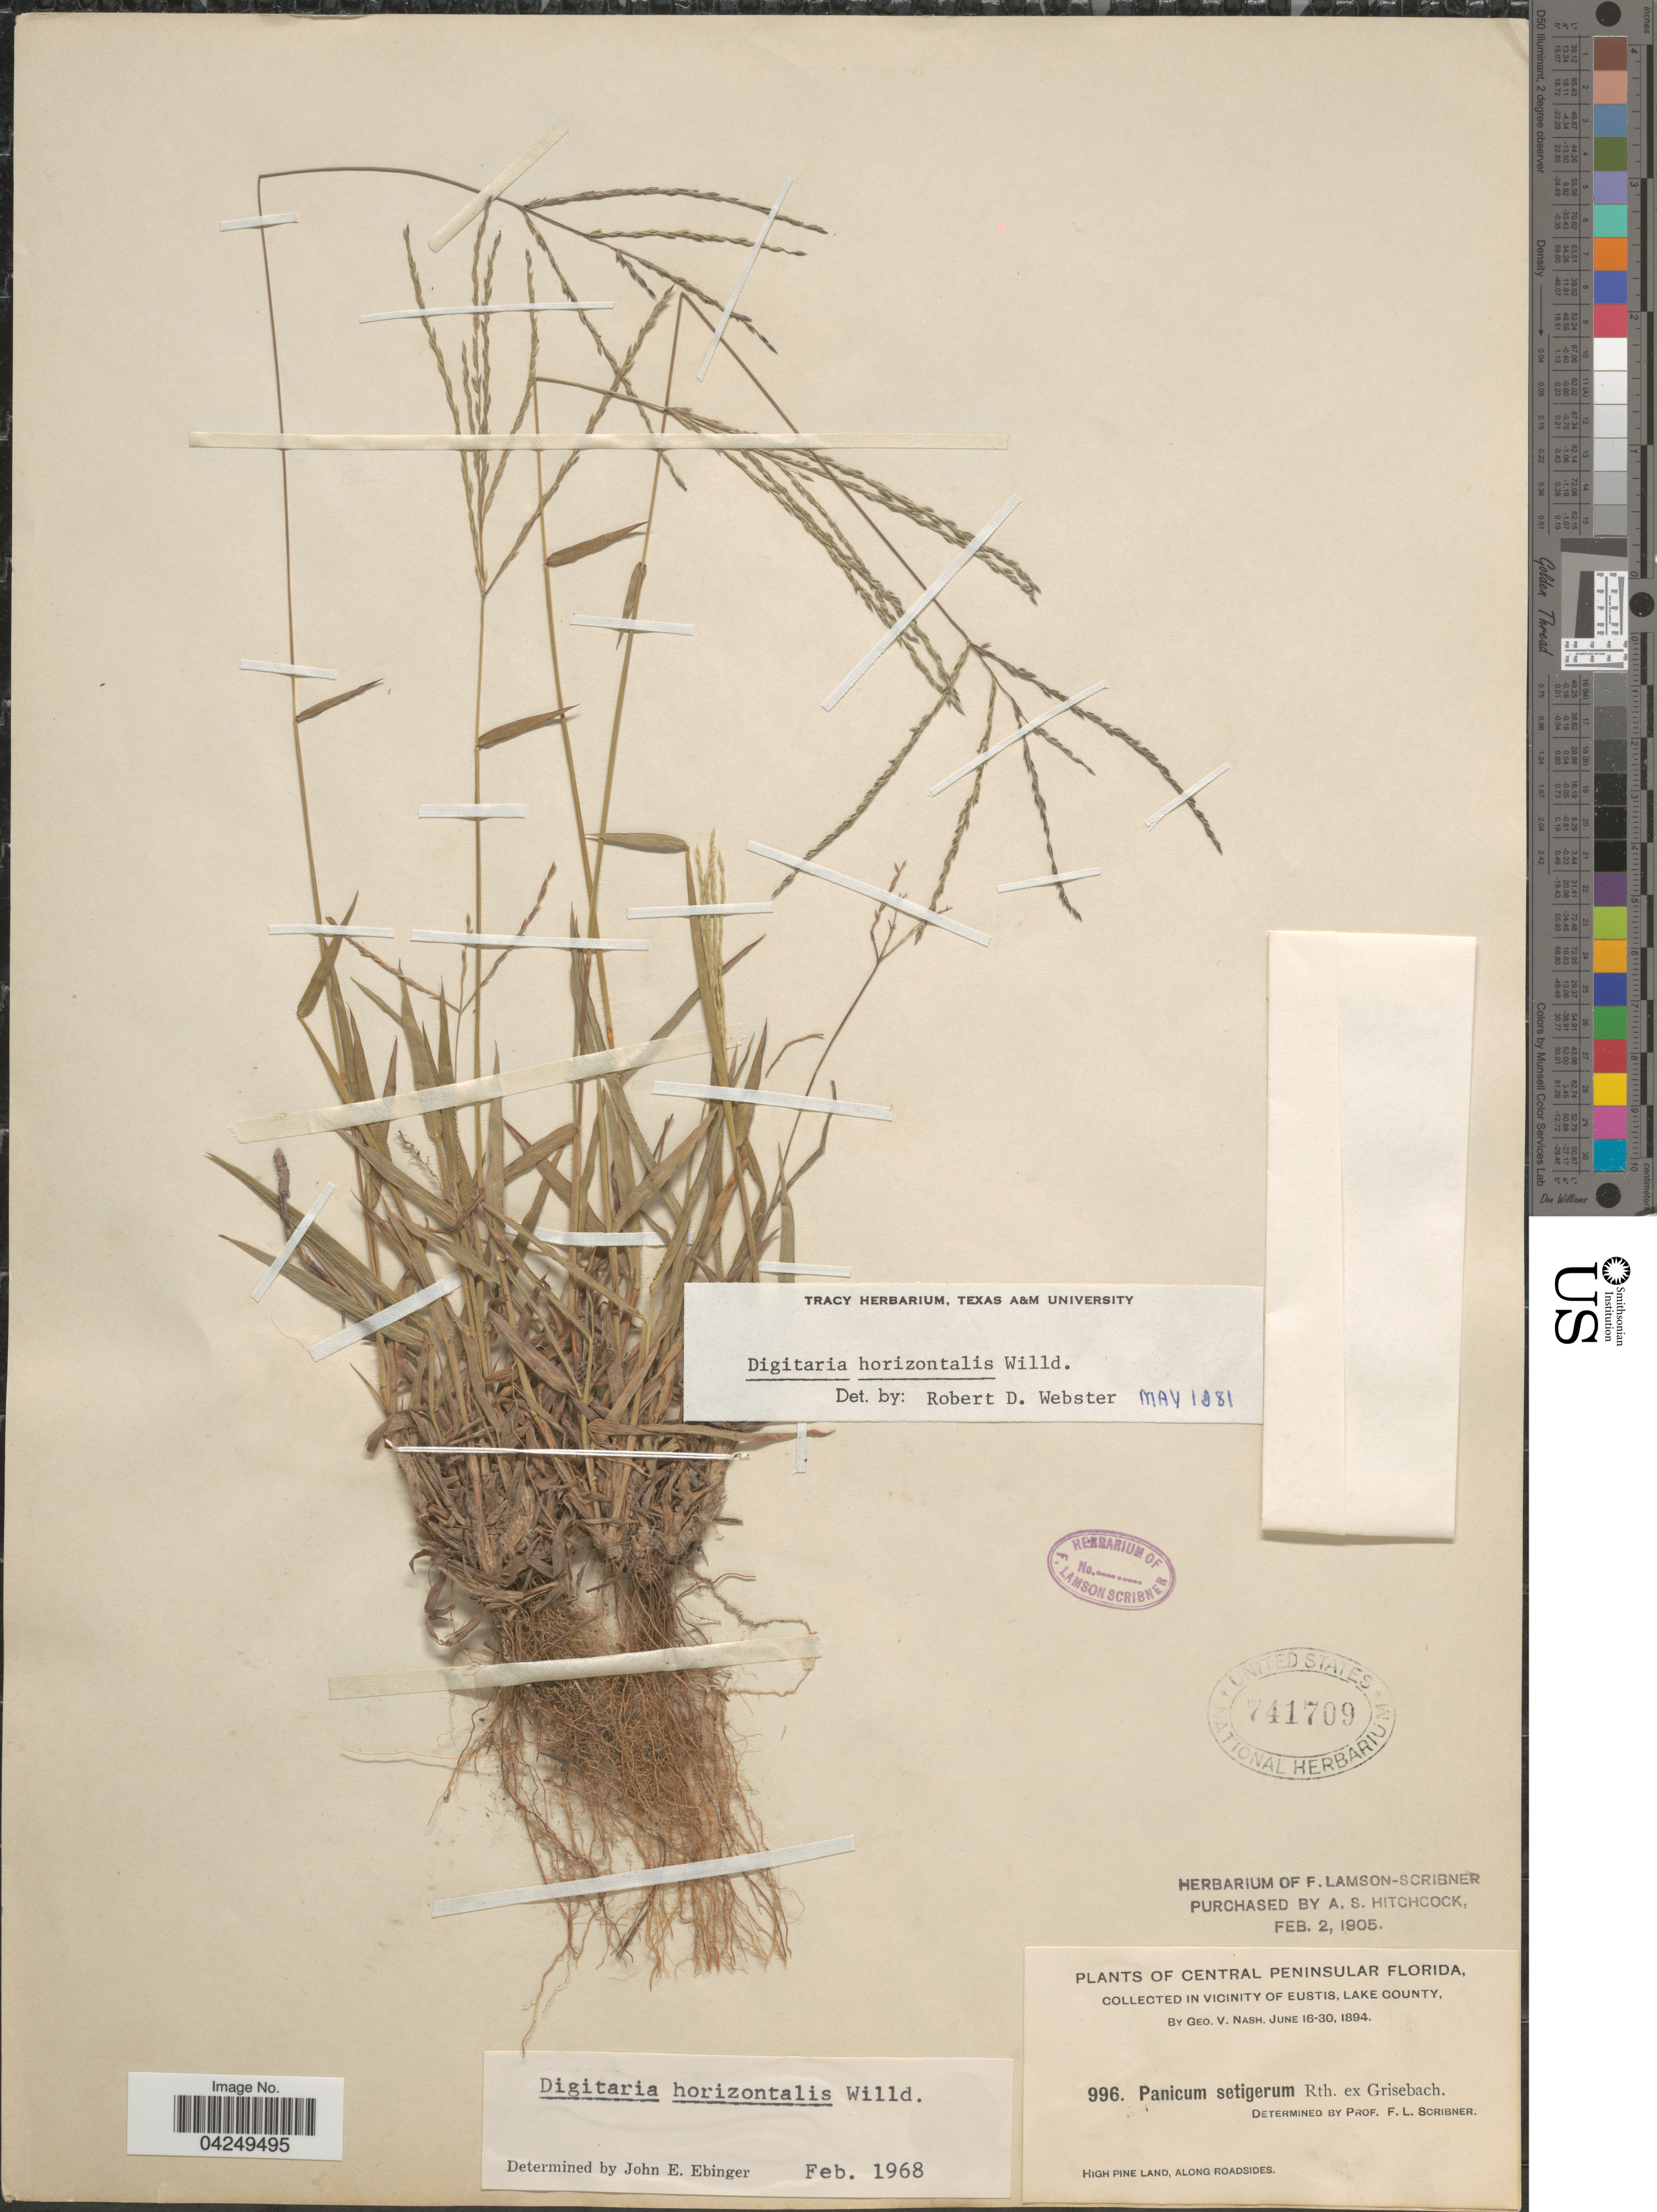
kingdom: Plantae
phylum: Tracheophyta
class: Liliopsida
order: Poales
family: Poaceae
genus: Digitaria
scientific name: Digitaria horizontalis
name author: Willd.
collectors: G. V. Nash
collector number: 996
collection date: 1894-06-16/1894-06-30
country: United States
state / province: Florida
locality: Central Peninsular Florida. In vicinity of Eustis, Lake County. High Pine Land, along roadsides.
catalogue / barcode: US 741709